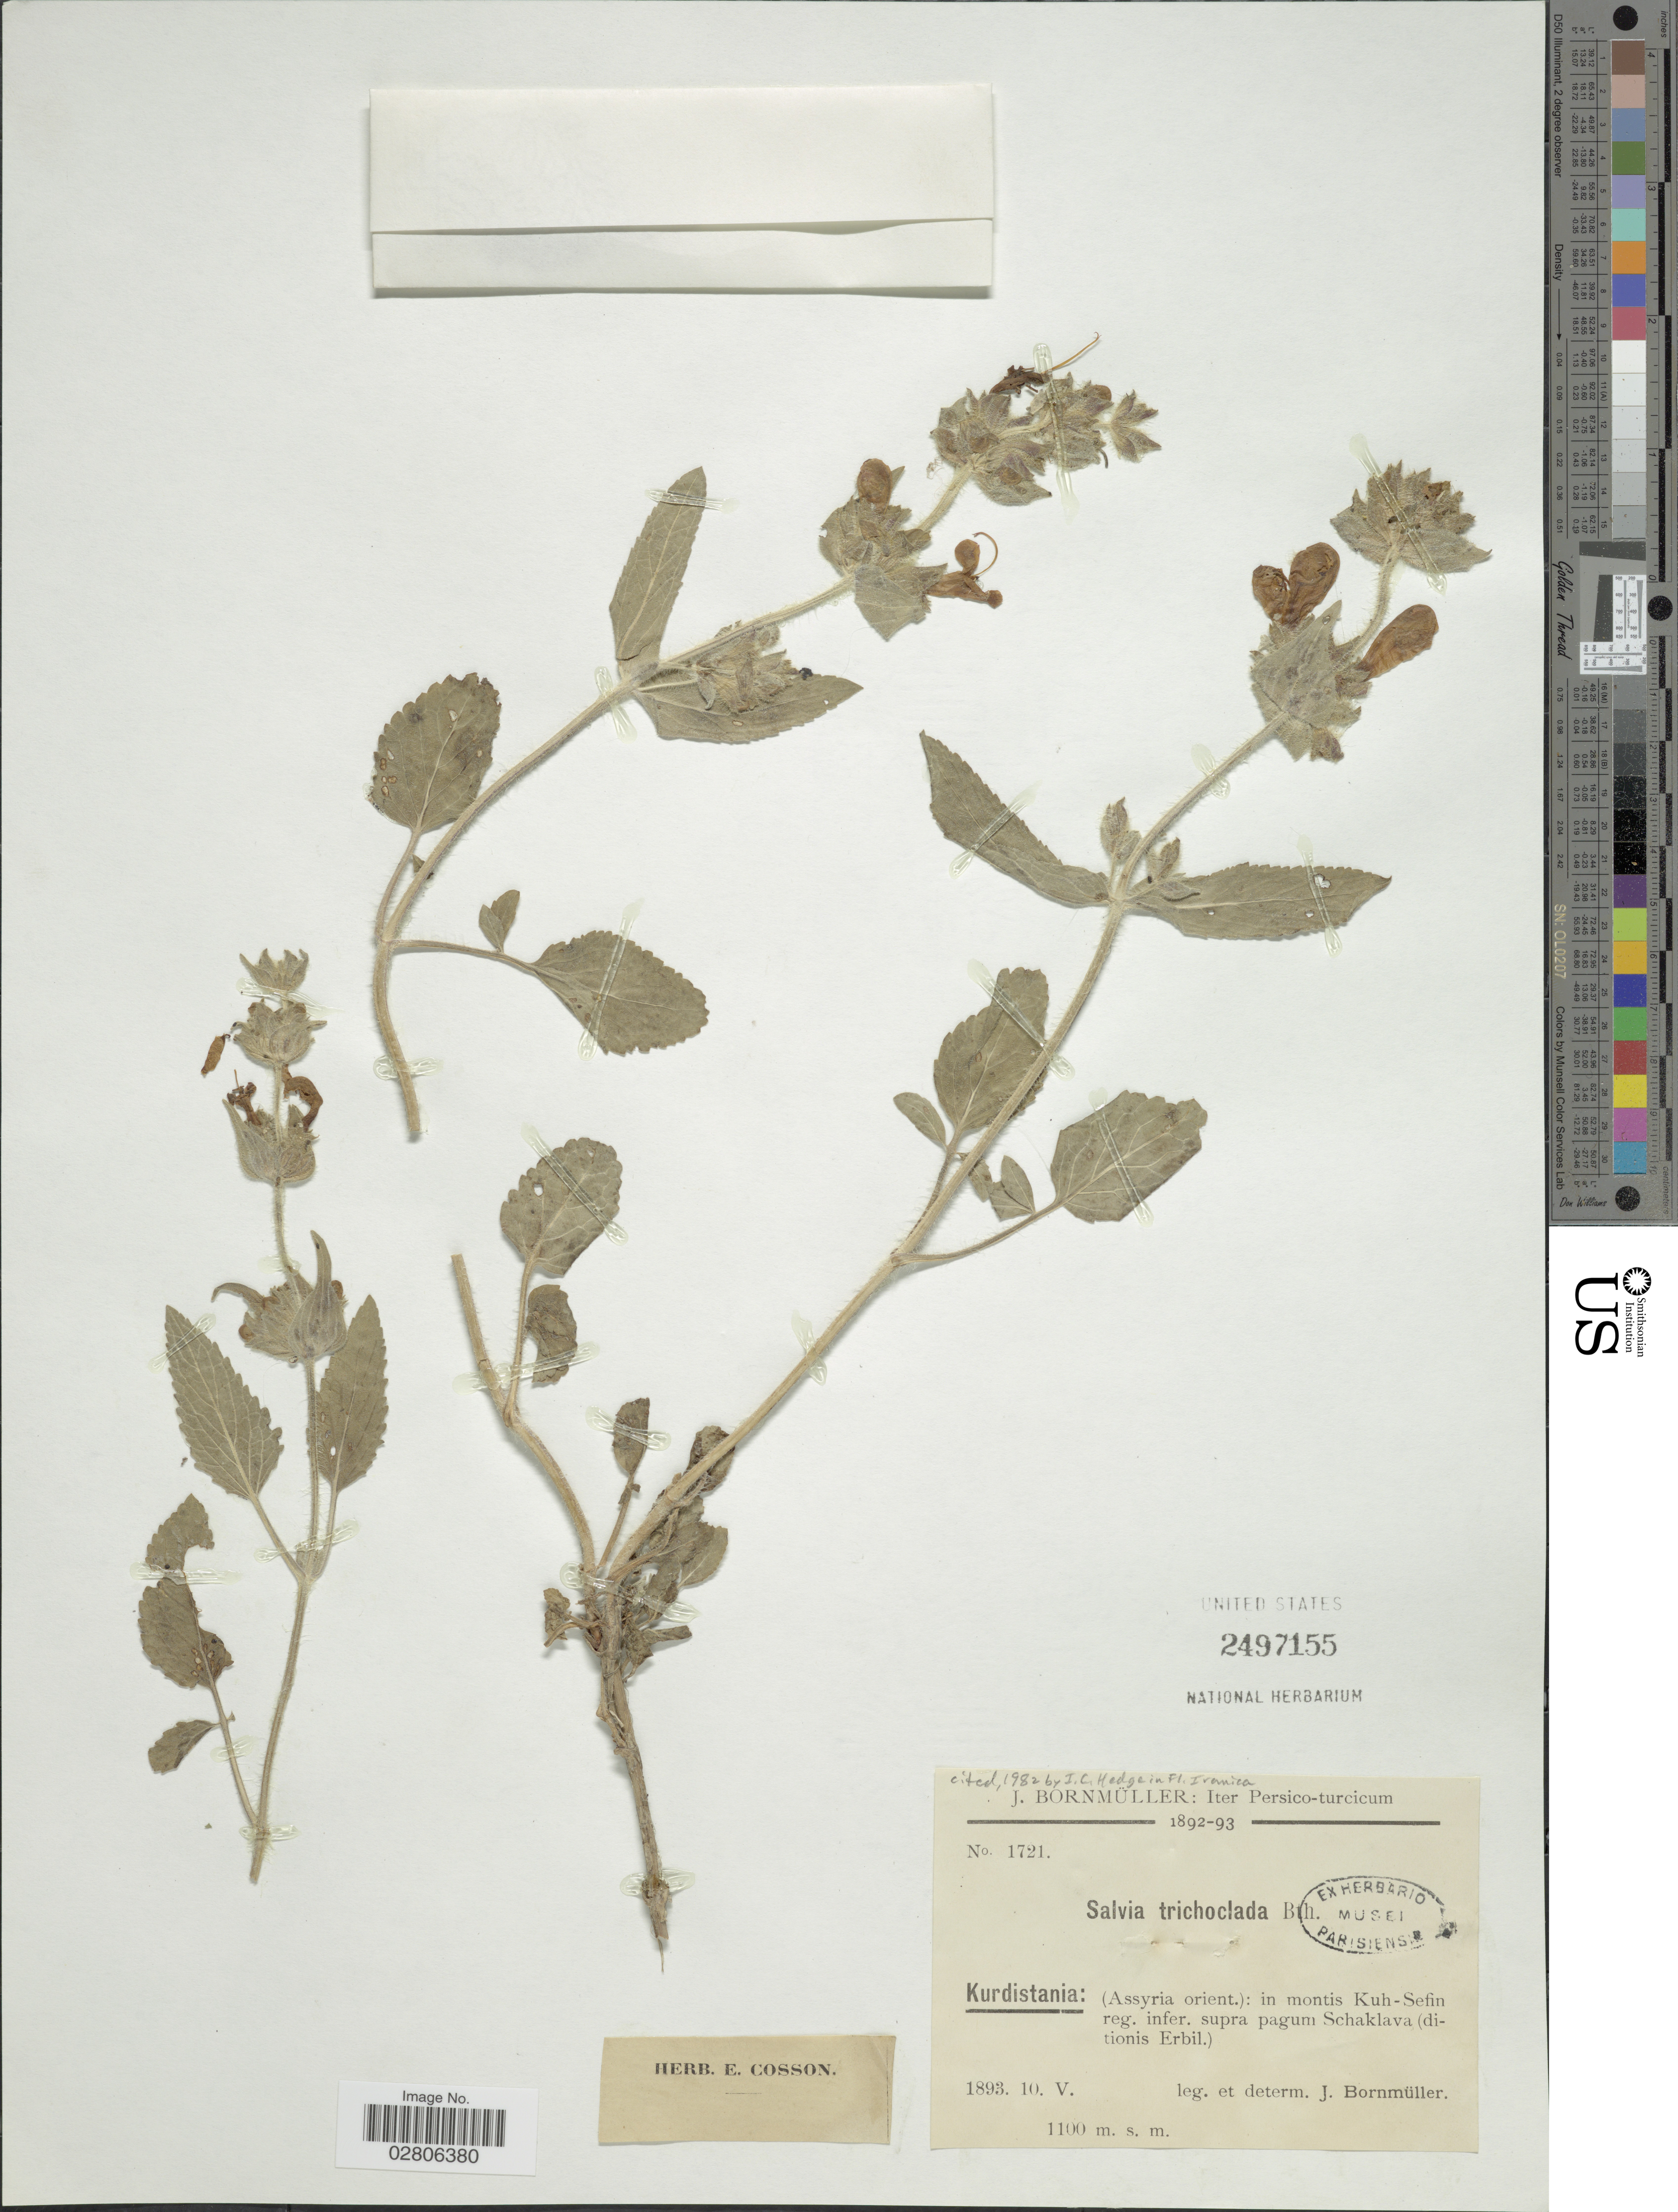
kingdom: Plantae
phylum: Tracheophyta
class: Magnoliopsida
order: Lamiales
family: Lamiaceae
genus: Salvia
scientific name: Salvia trichoclada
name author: Benth.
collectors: J. Bornmüller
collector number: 1721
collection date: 1893-05-10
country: Iran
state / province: Kurdistan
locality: Iter Persico-turcicum. Kurdistania: (Assyria orient.): in montis Kuh-Sefin reg. infer. supra pagum Schaklava (ditionis Erbil.).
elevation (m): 1100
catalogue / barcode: US 2497155